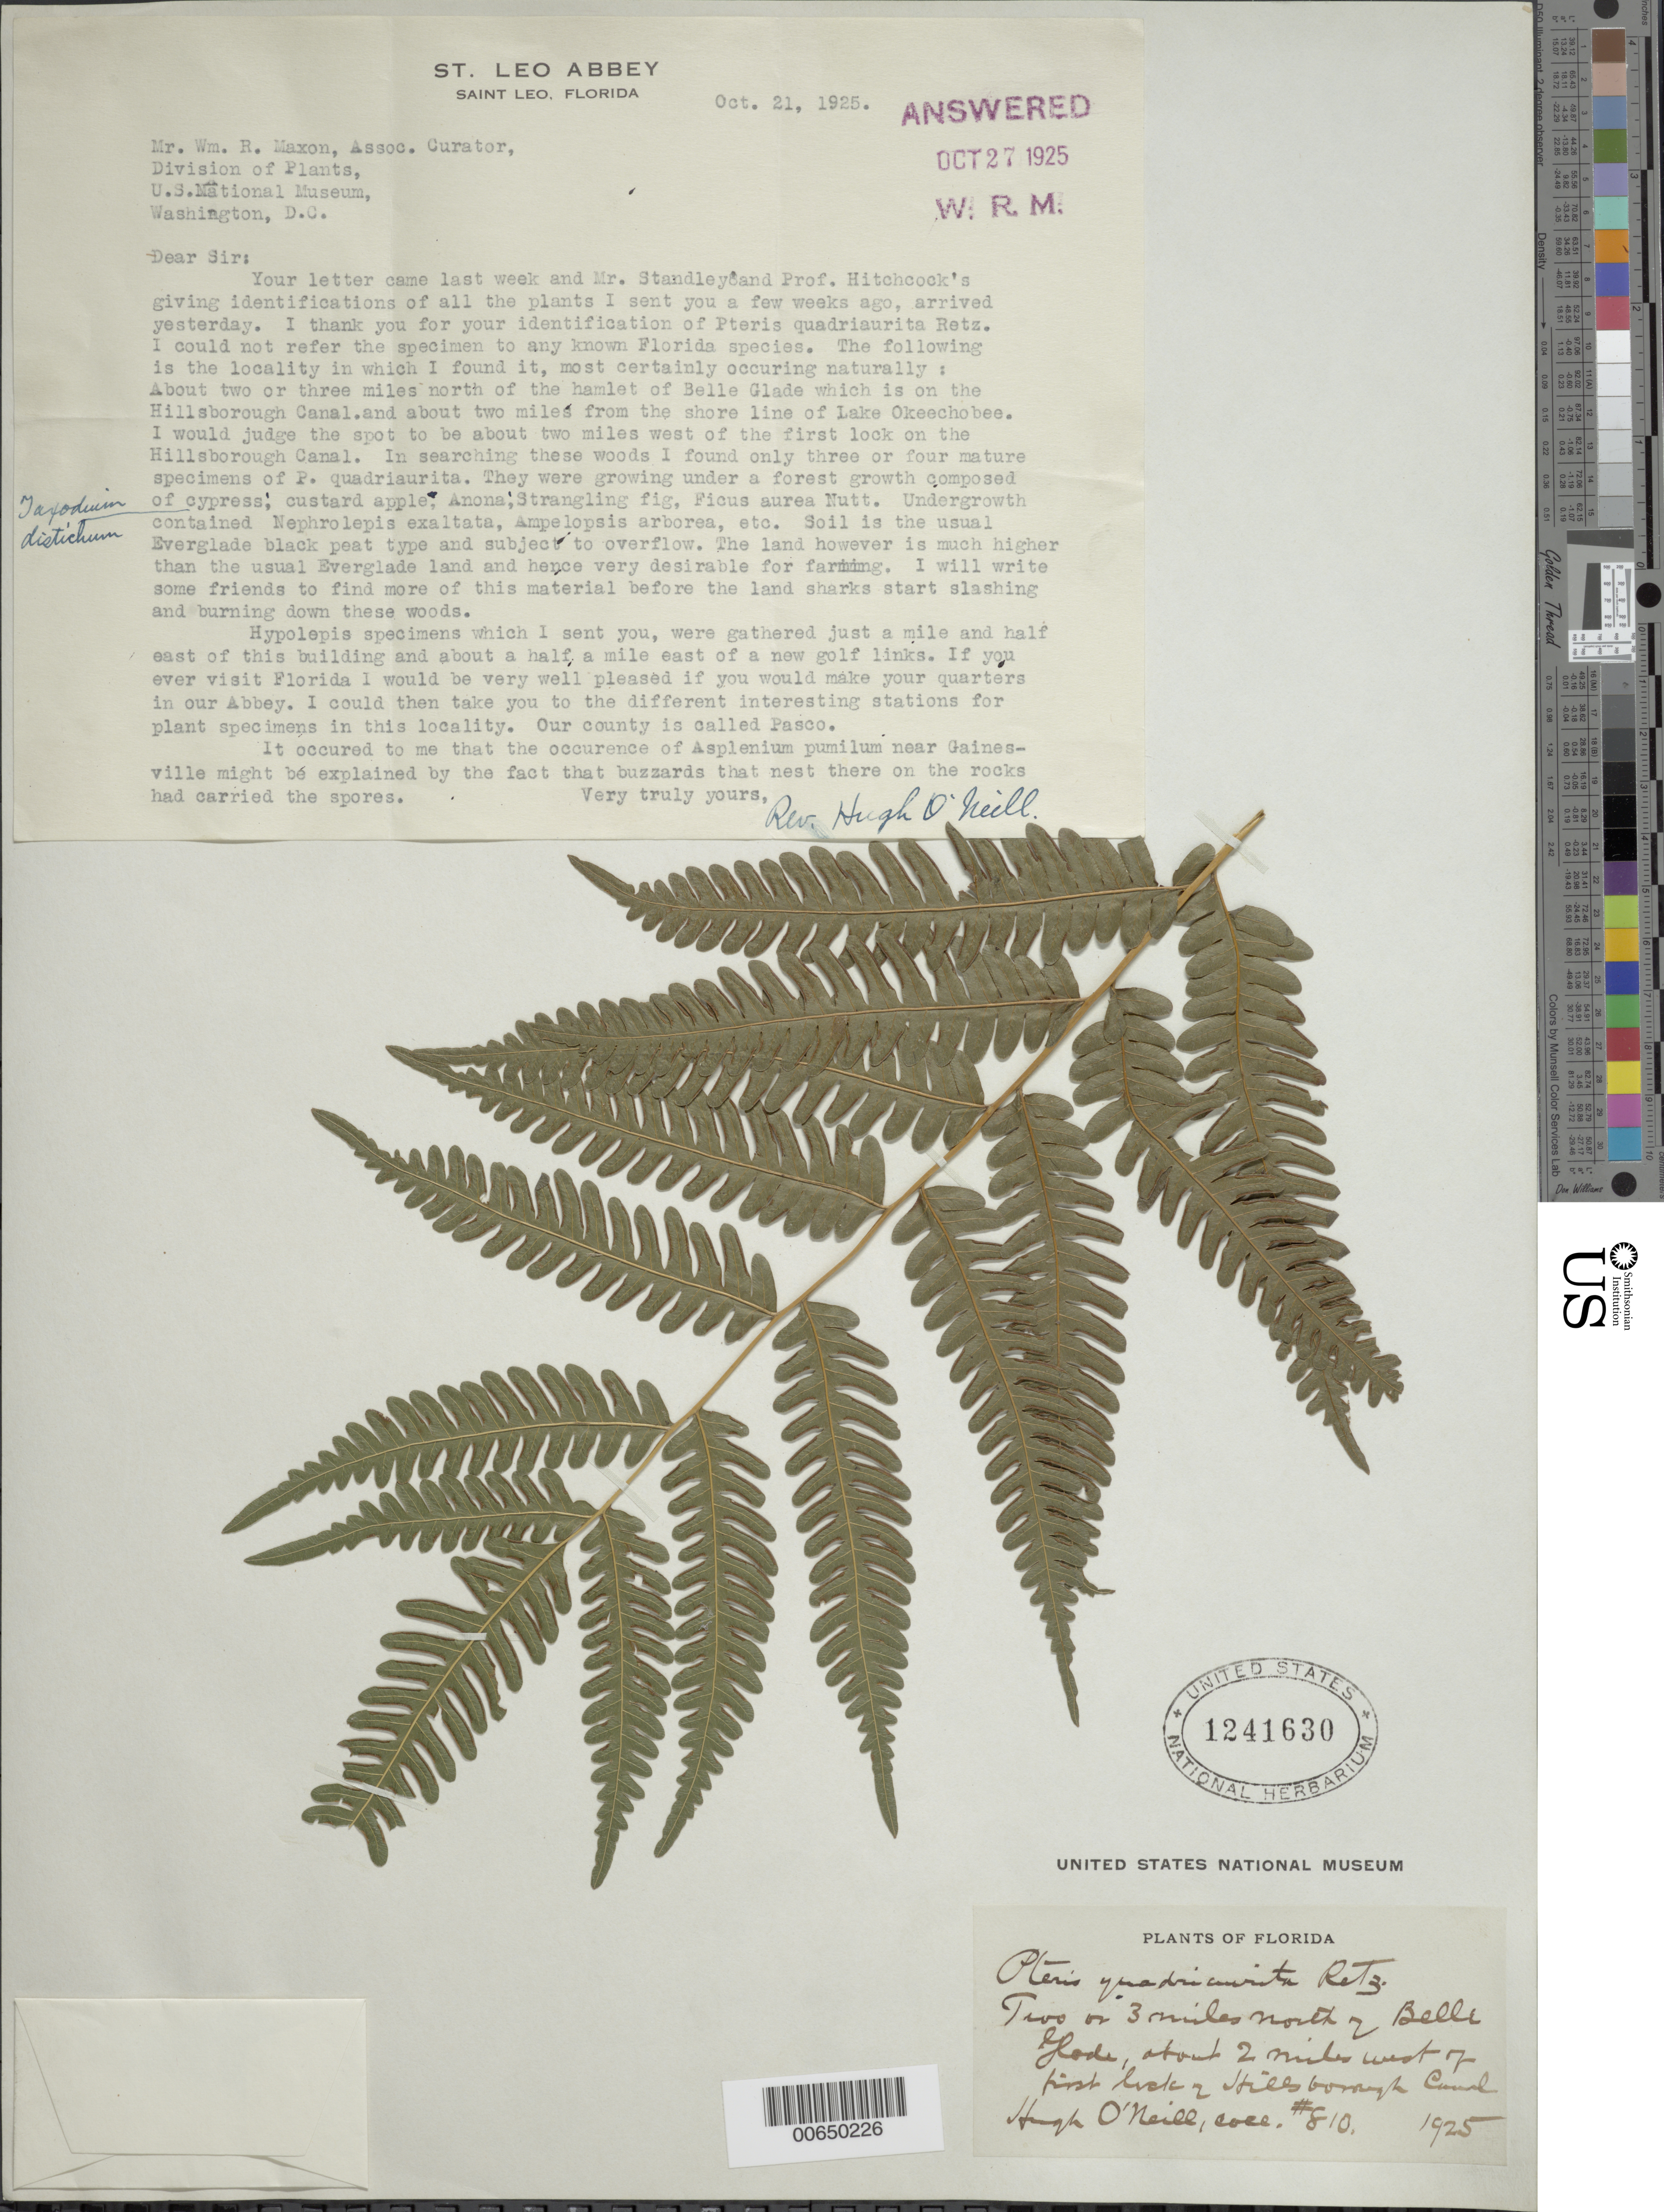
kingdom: Plantae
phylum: Tracheophyta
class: Polypodiopsida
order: Polypodiales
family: Pteridaceae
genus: Pteris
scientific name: Pteris quadriaurita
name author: Retz.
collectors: H. O'Neill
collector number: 810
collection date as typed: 1925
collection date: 1925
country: United States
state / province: Florida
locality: Two or 3 miles N of Belle Glade, about 2 miles W of first lock of Hillsborough Canal.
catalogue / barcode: US 1241630